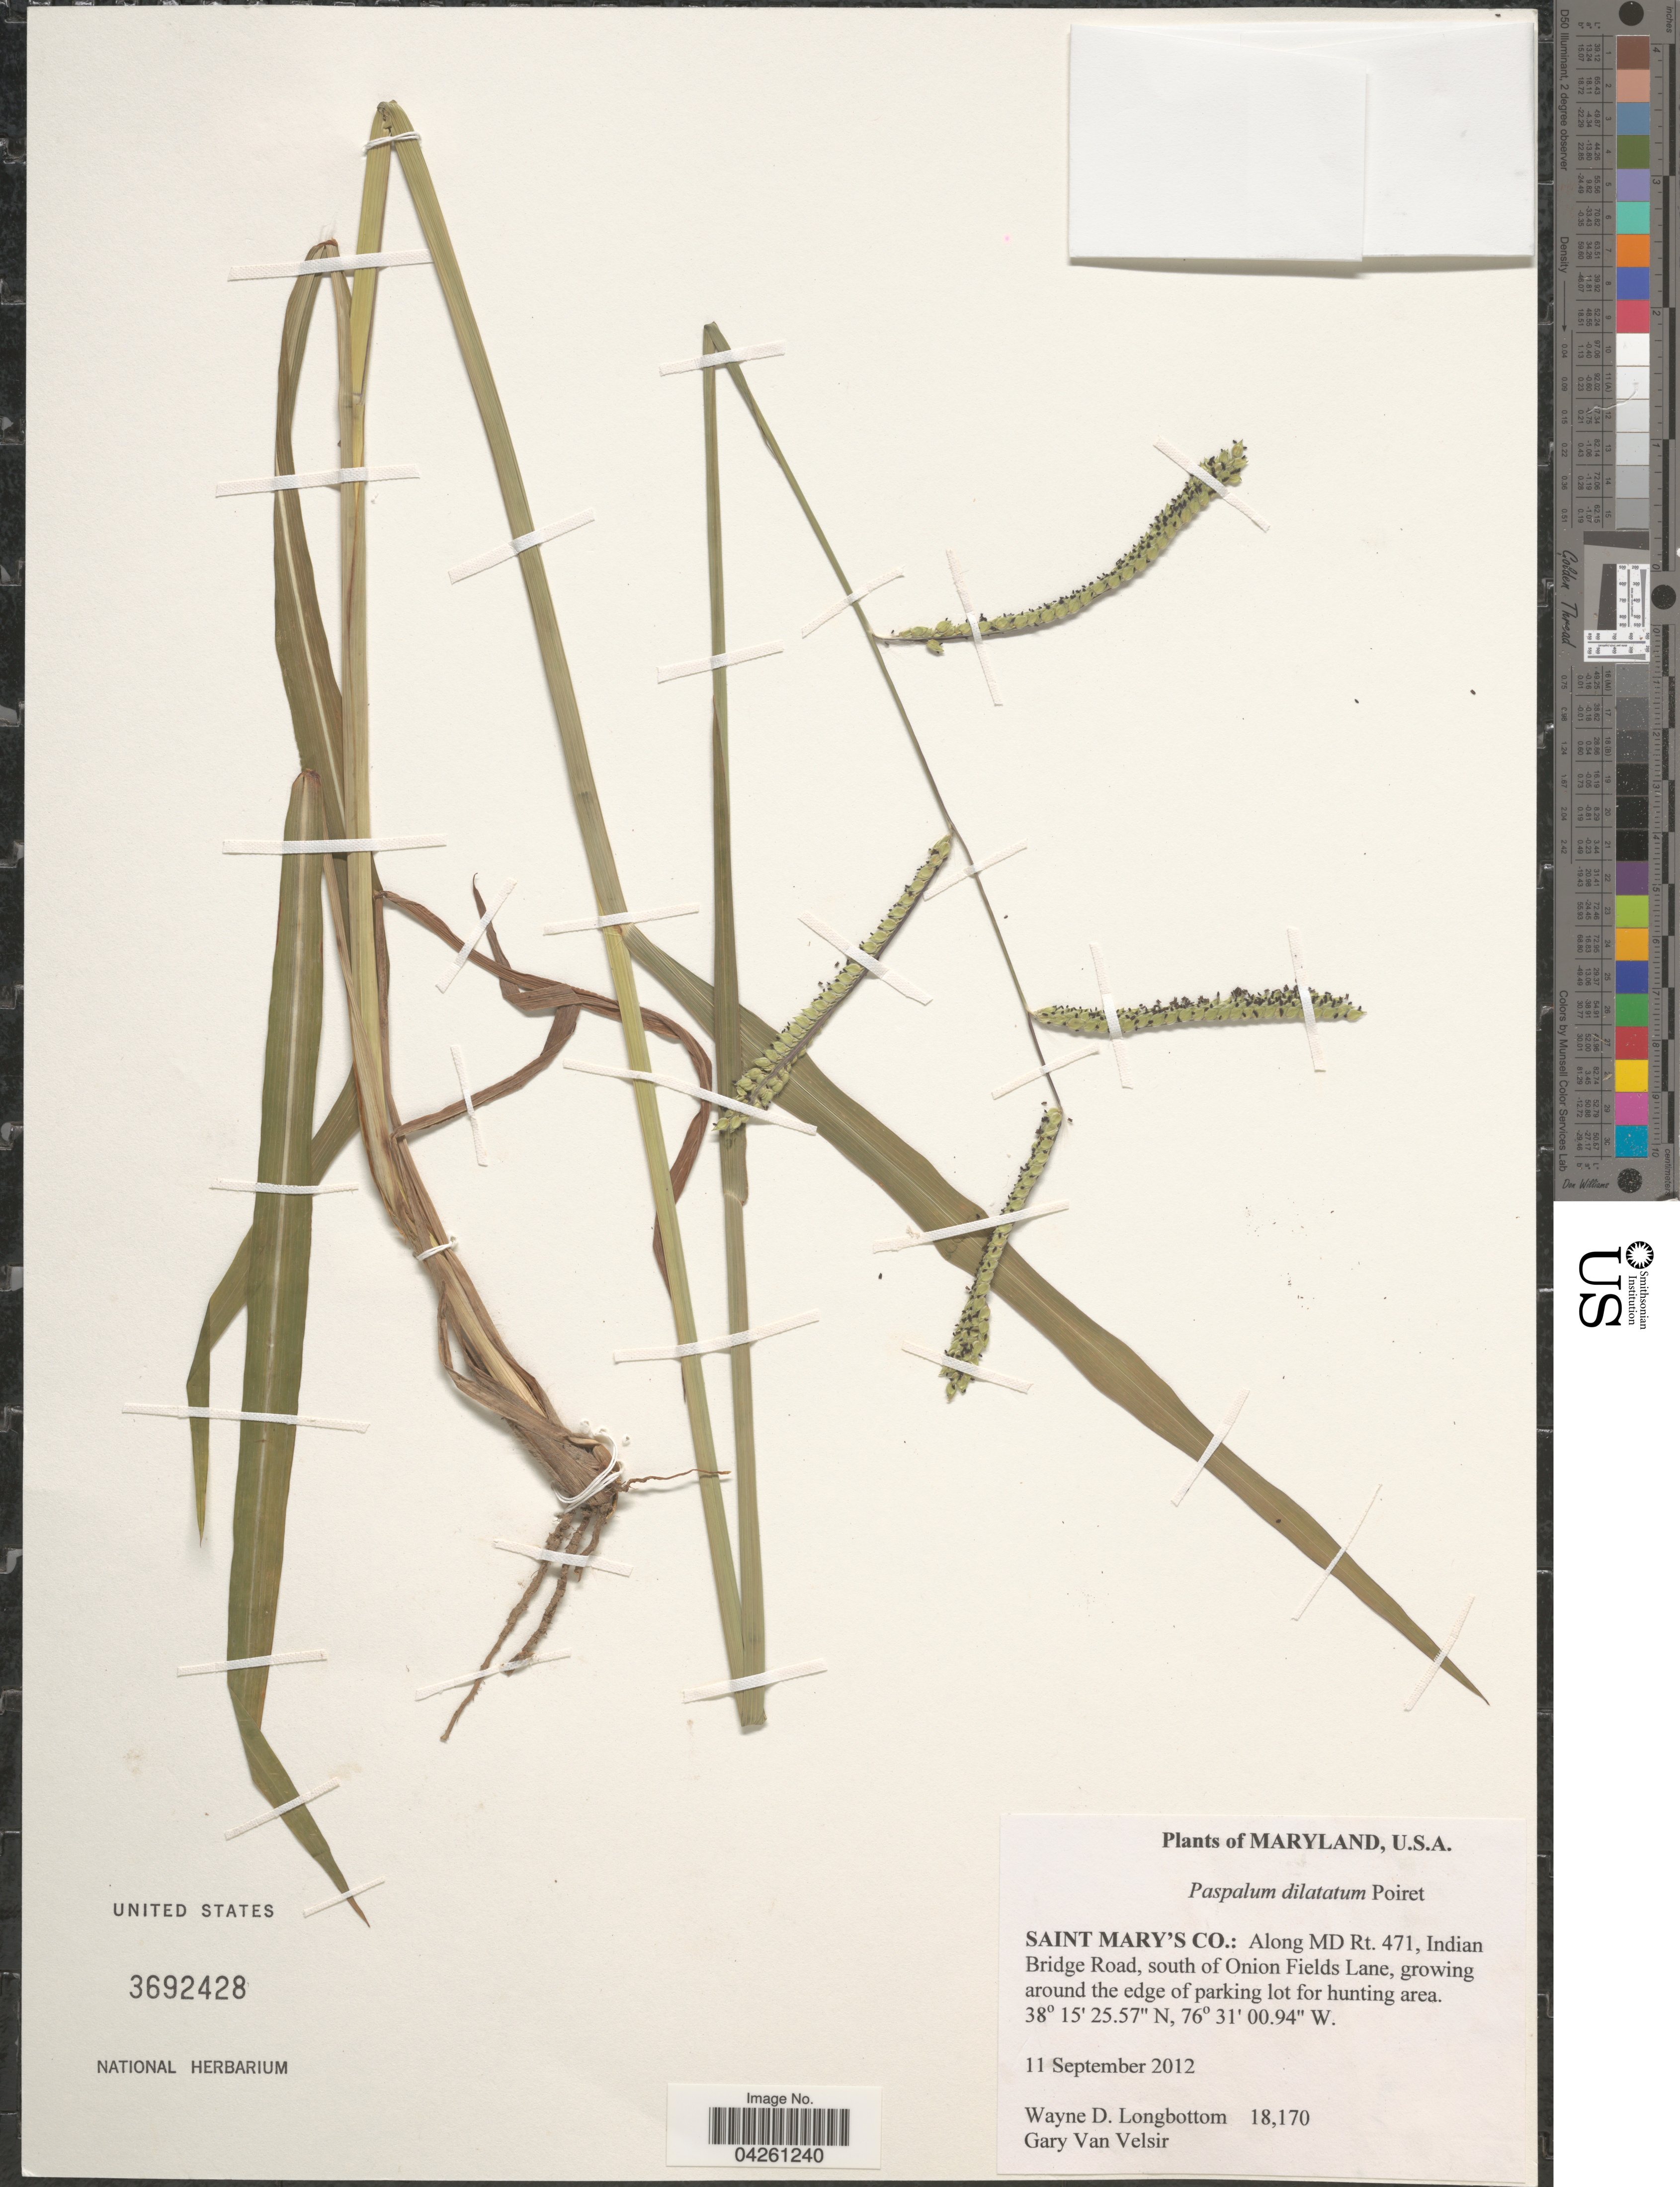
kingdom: Plantae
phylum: Tracheophyta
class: Liliopsida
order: Poales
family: Poaceae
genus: Paspalum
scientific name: Paspalum dilatatum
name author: Poir.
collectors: W. D. Longbottom & G. Van Velsir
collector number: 18170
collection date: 2012-09-11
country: United States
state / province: Maryland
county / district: St. Mary's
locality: Saint Mary's Co.: Along MD Rt. 471, Indian Bridge Road, south of Onion Fields Lane, growing around the edge of parking lot for hunting area.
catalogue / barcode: US 3692428